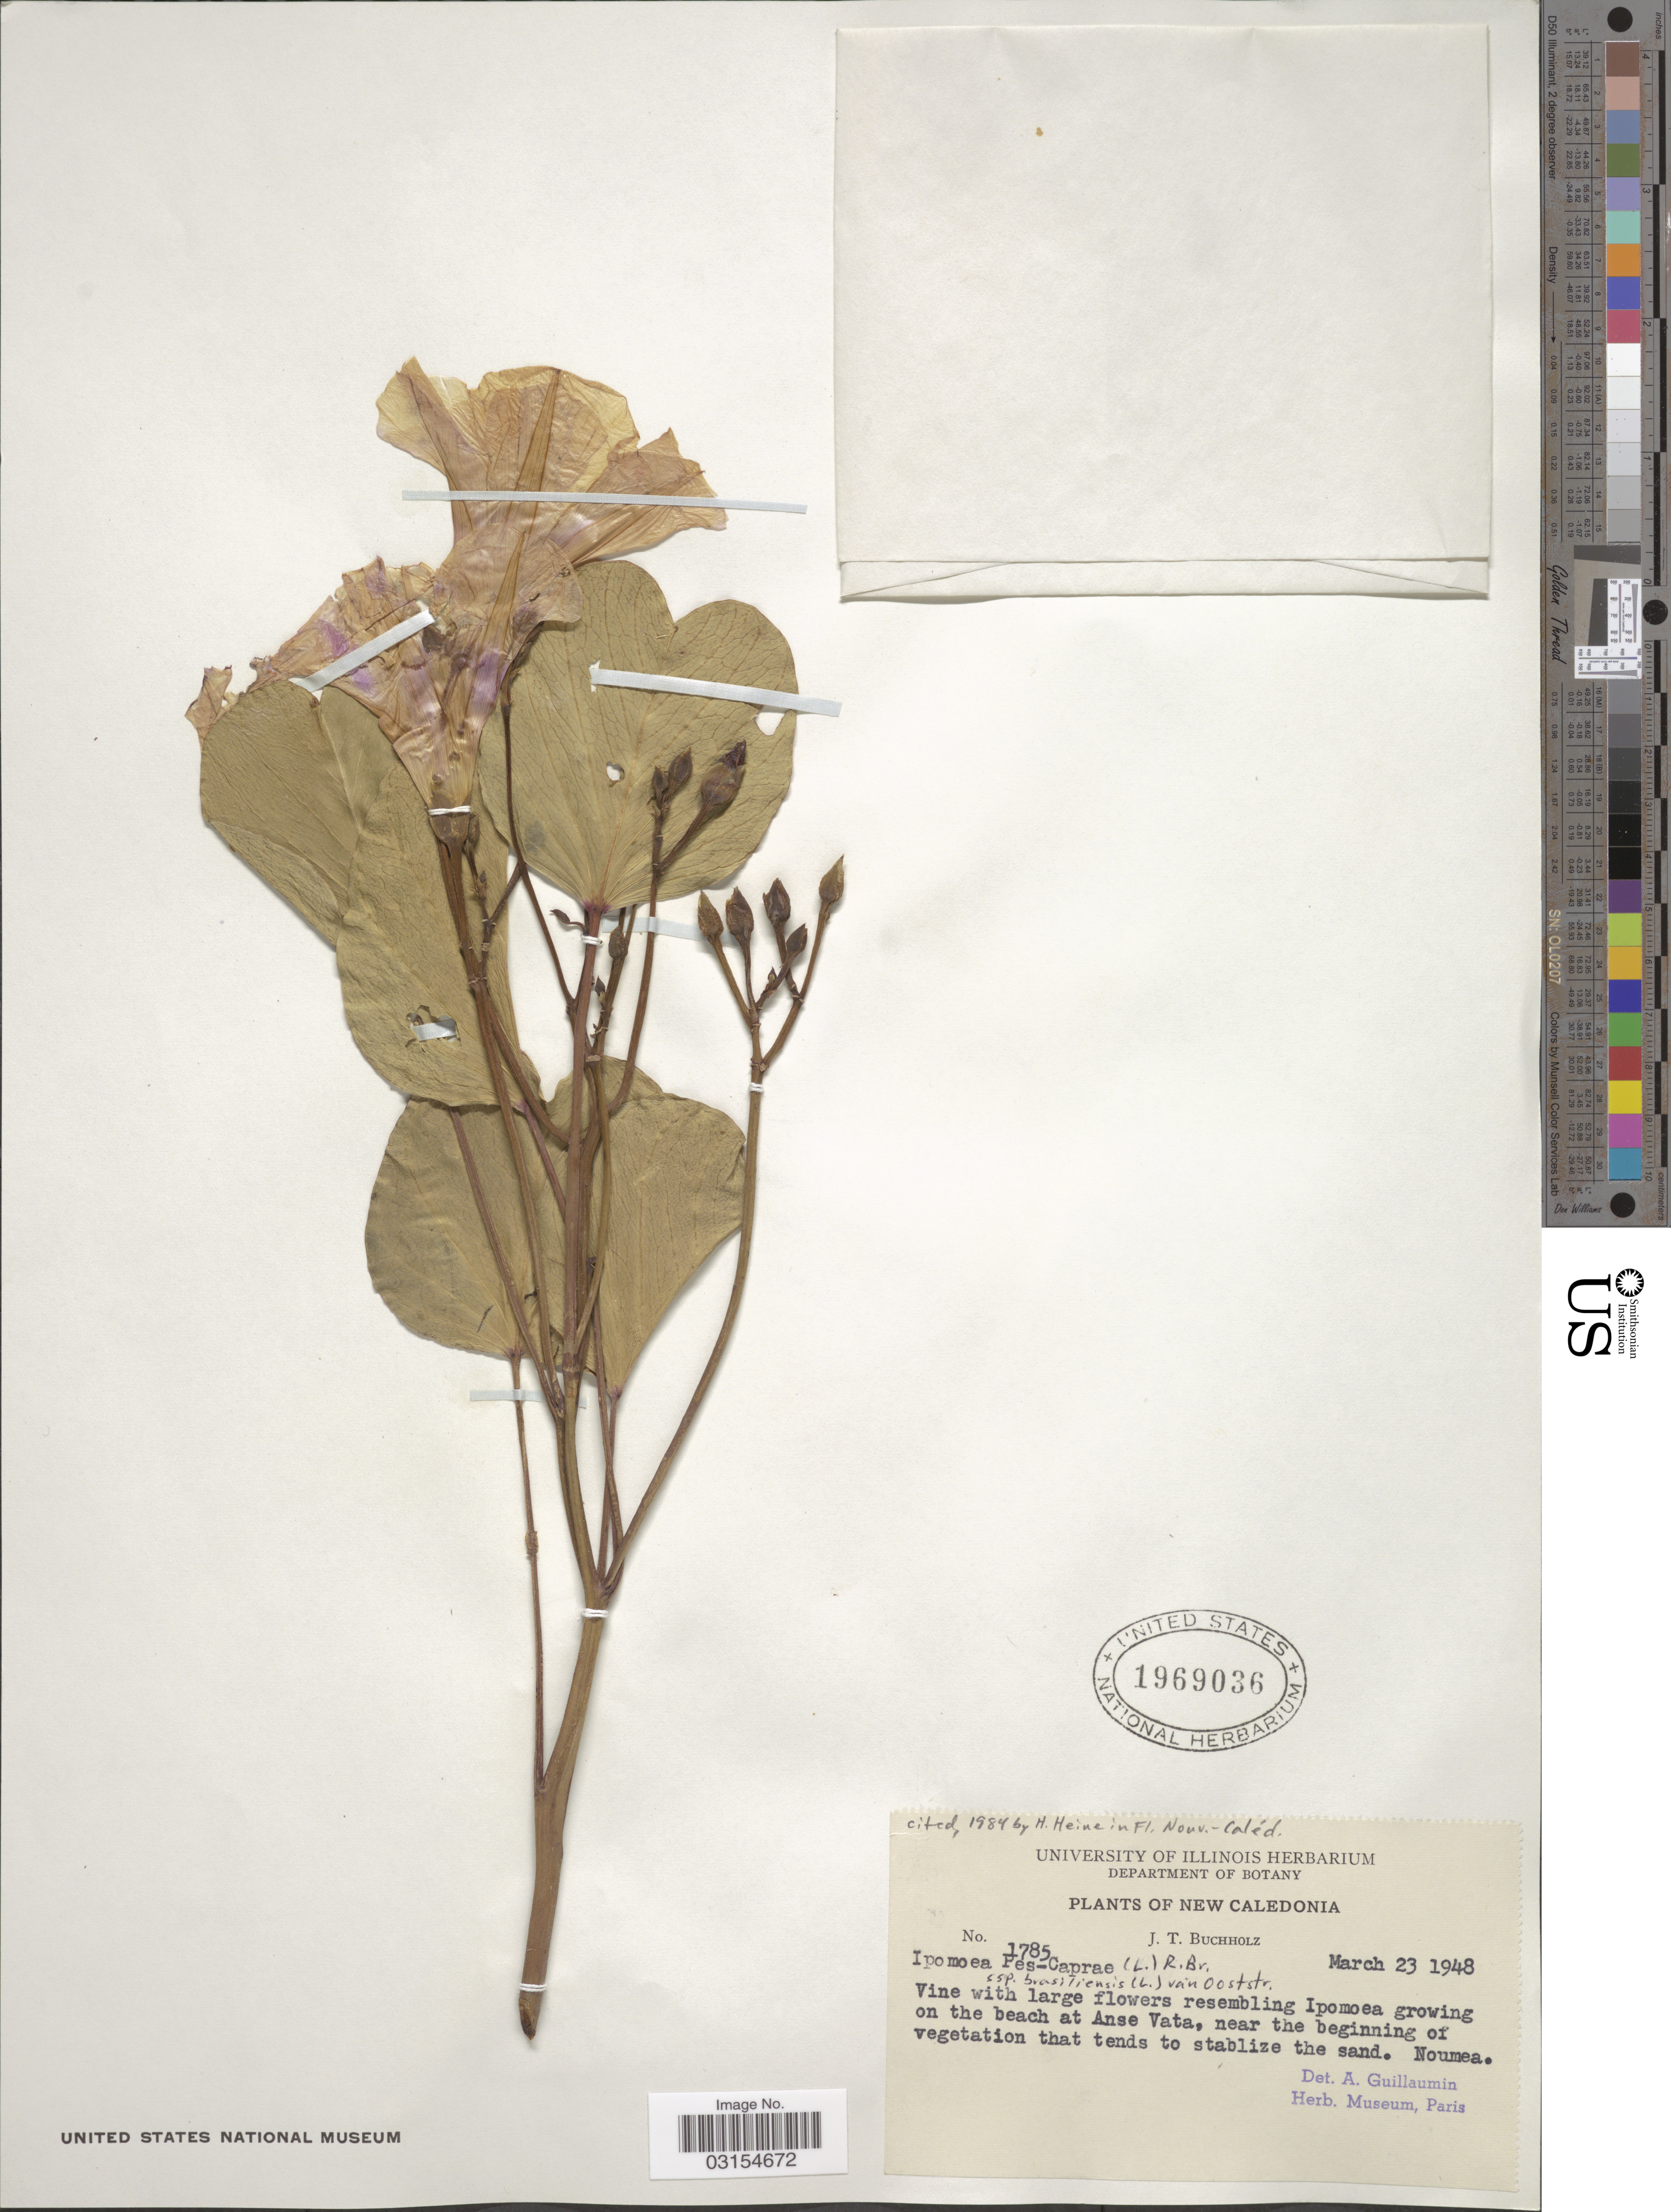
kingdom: Plantae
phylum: Tracheophyta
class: Magnoliopsida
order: Solanales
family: Convolvulaceae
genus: Ipomoea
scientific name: Ipomoea pes-caprae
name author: (L.) R. Br.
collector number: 1785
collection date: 1948-03-23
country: New Caledonia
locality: On the beach at Anse Vata, near the beginning of vegetation that tends to stablize the sand. Noumea.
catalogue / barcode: US 1969036